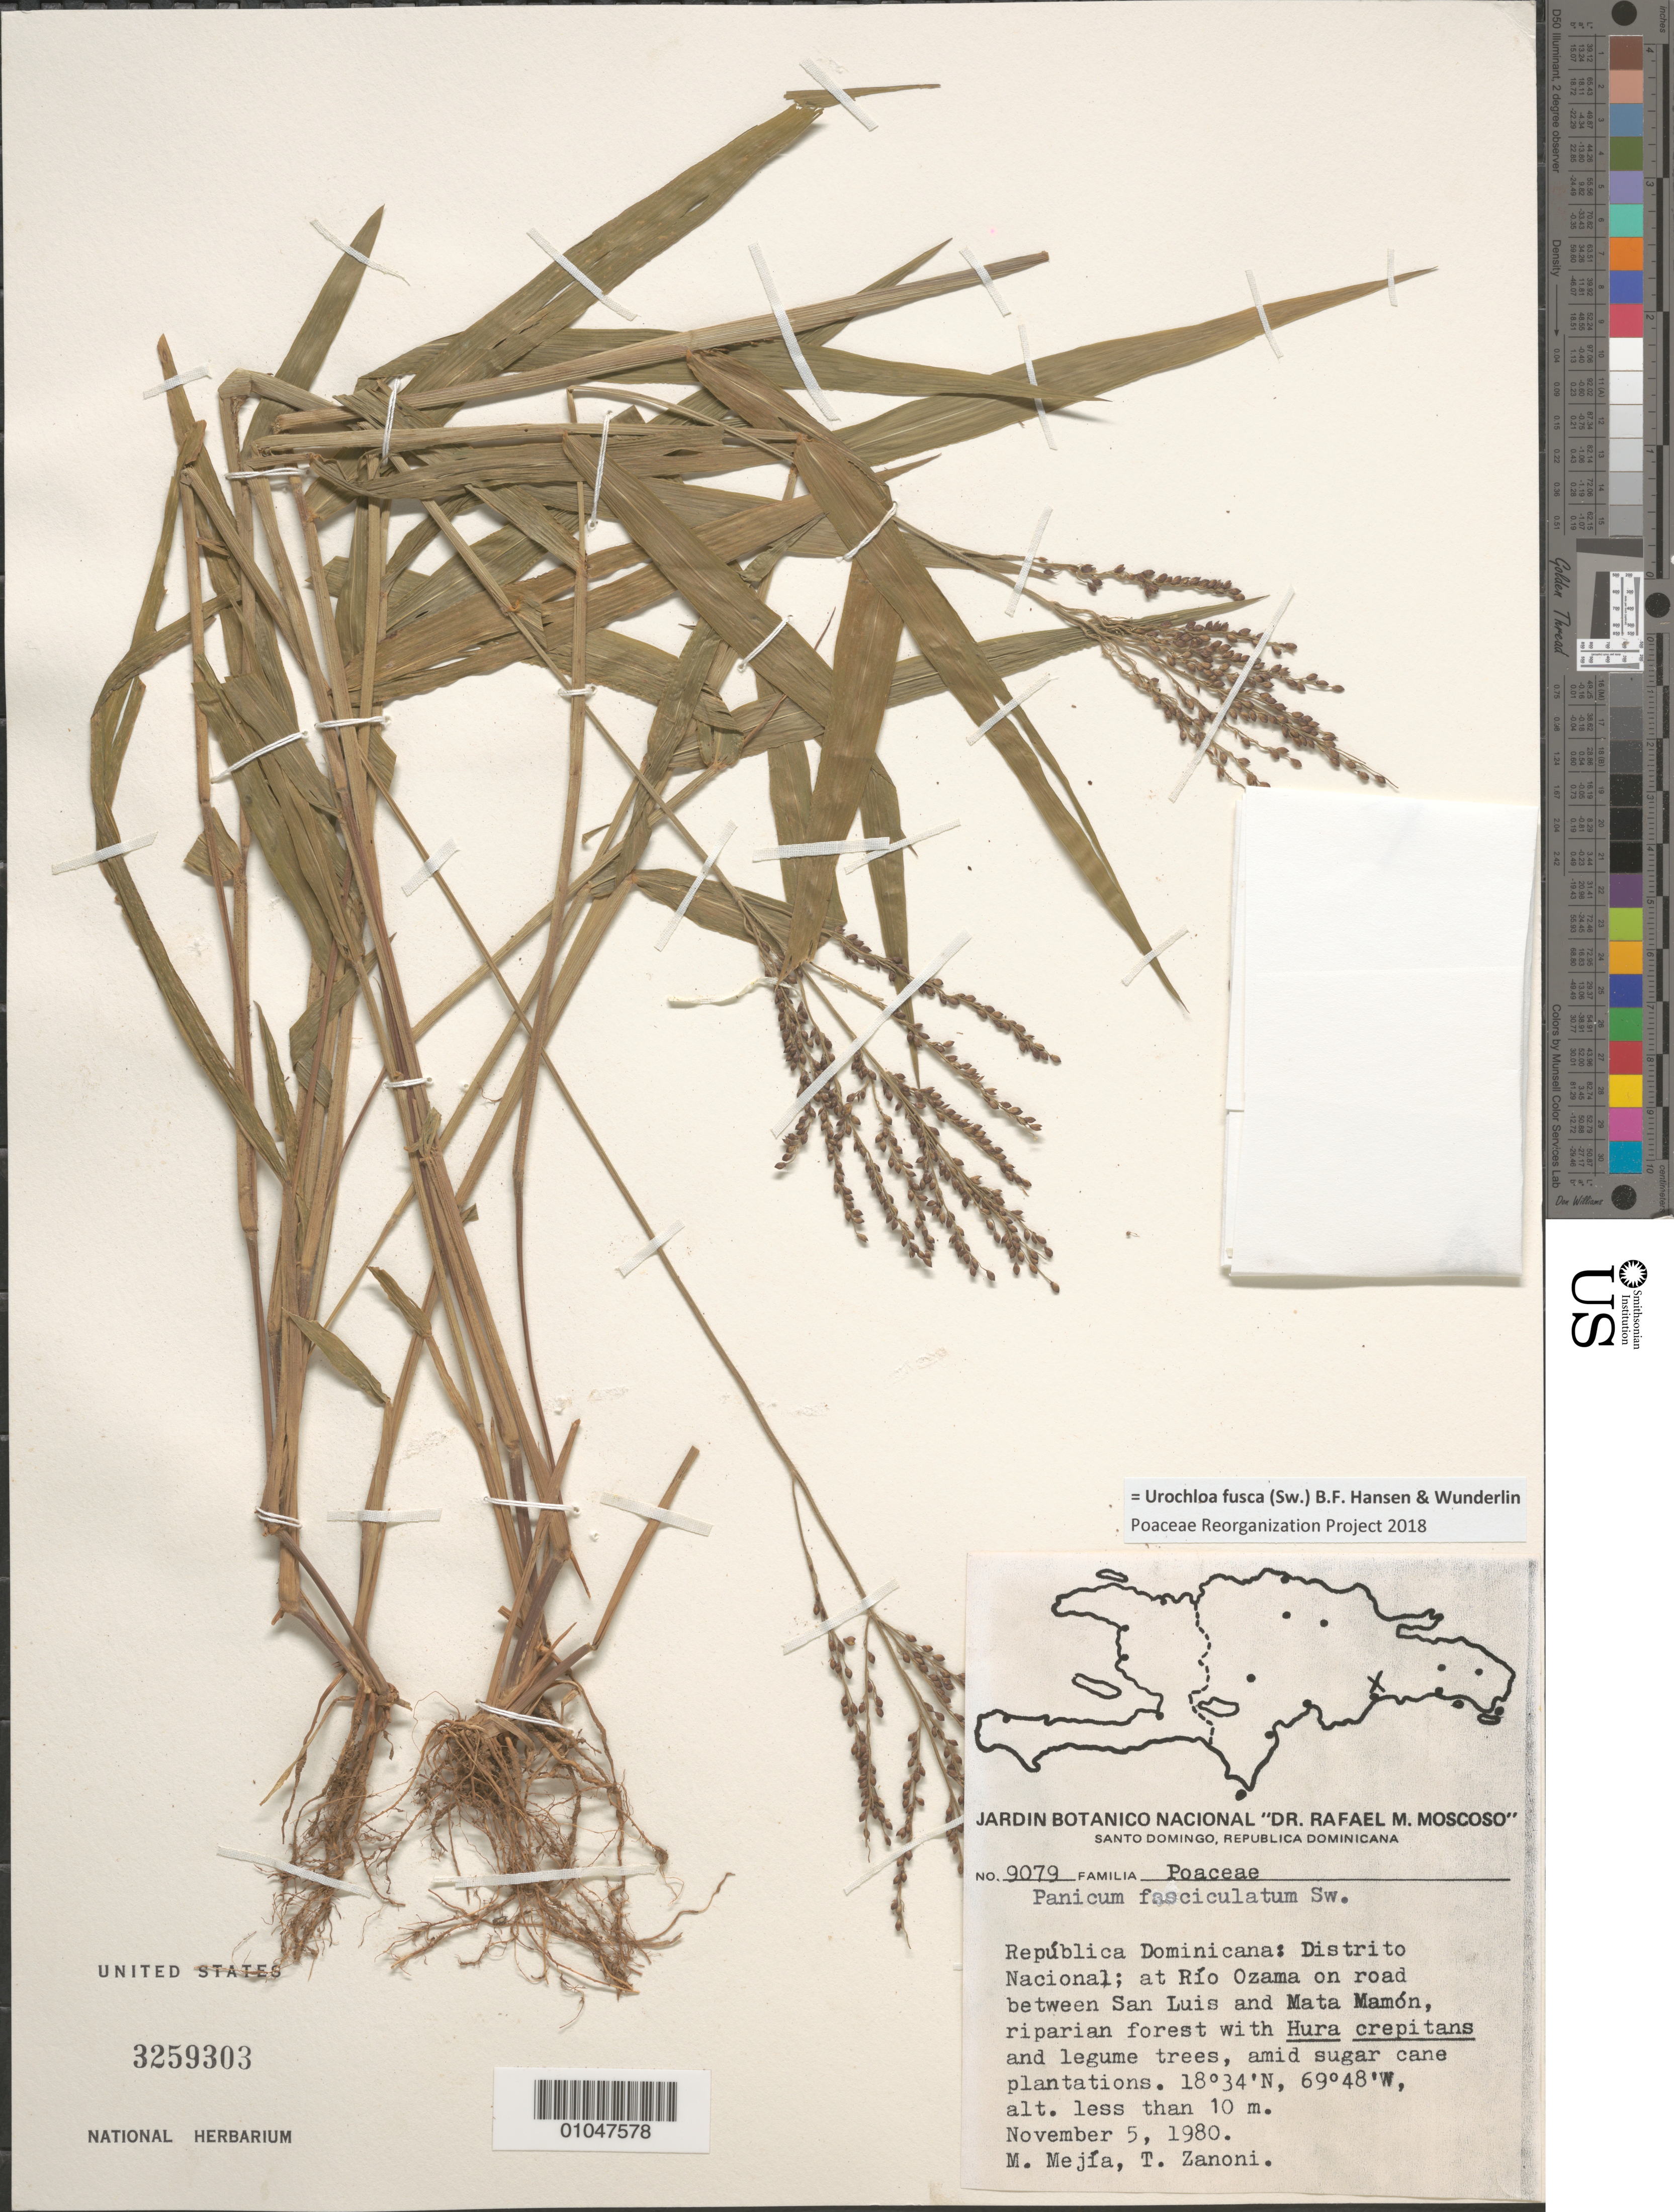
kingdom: Plantae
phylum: Tracheophyta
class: Liliopsida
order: Poales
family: Poaceae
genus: Panicum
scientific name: Panicum fasciculatum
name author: Sw.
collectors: M. Mejia & T. A. Zanoni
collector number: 9079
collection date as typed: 05 Nov 1980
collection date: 1980-11-05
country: Dominican Republic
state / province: Distrito Nacional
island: Hispaniola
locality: at Rio Ozama on rd between San Luis and Mata Mamon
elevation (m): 0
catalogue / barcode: US 3259303